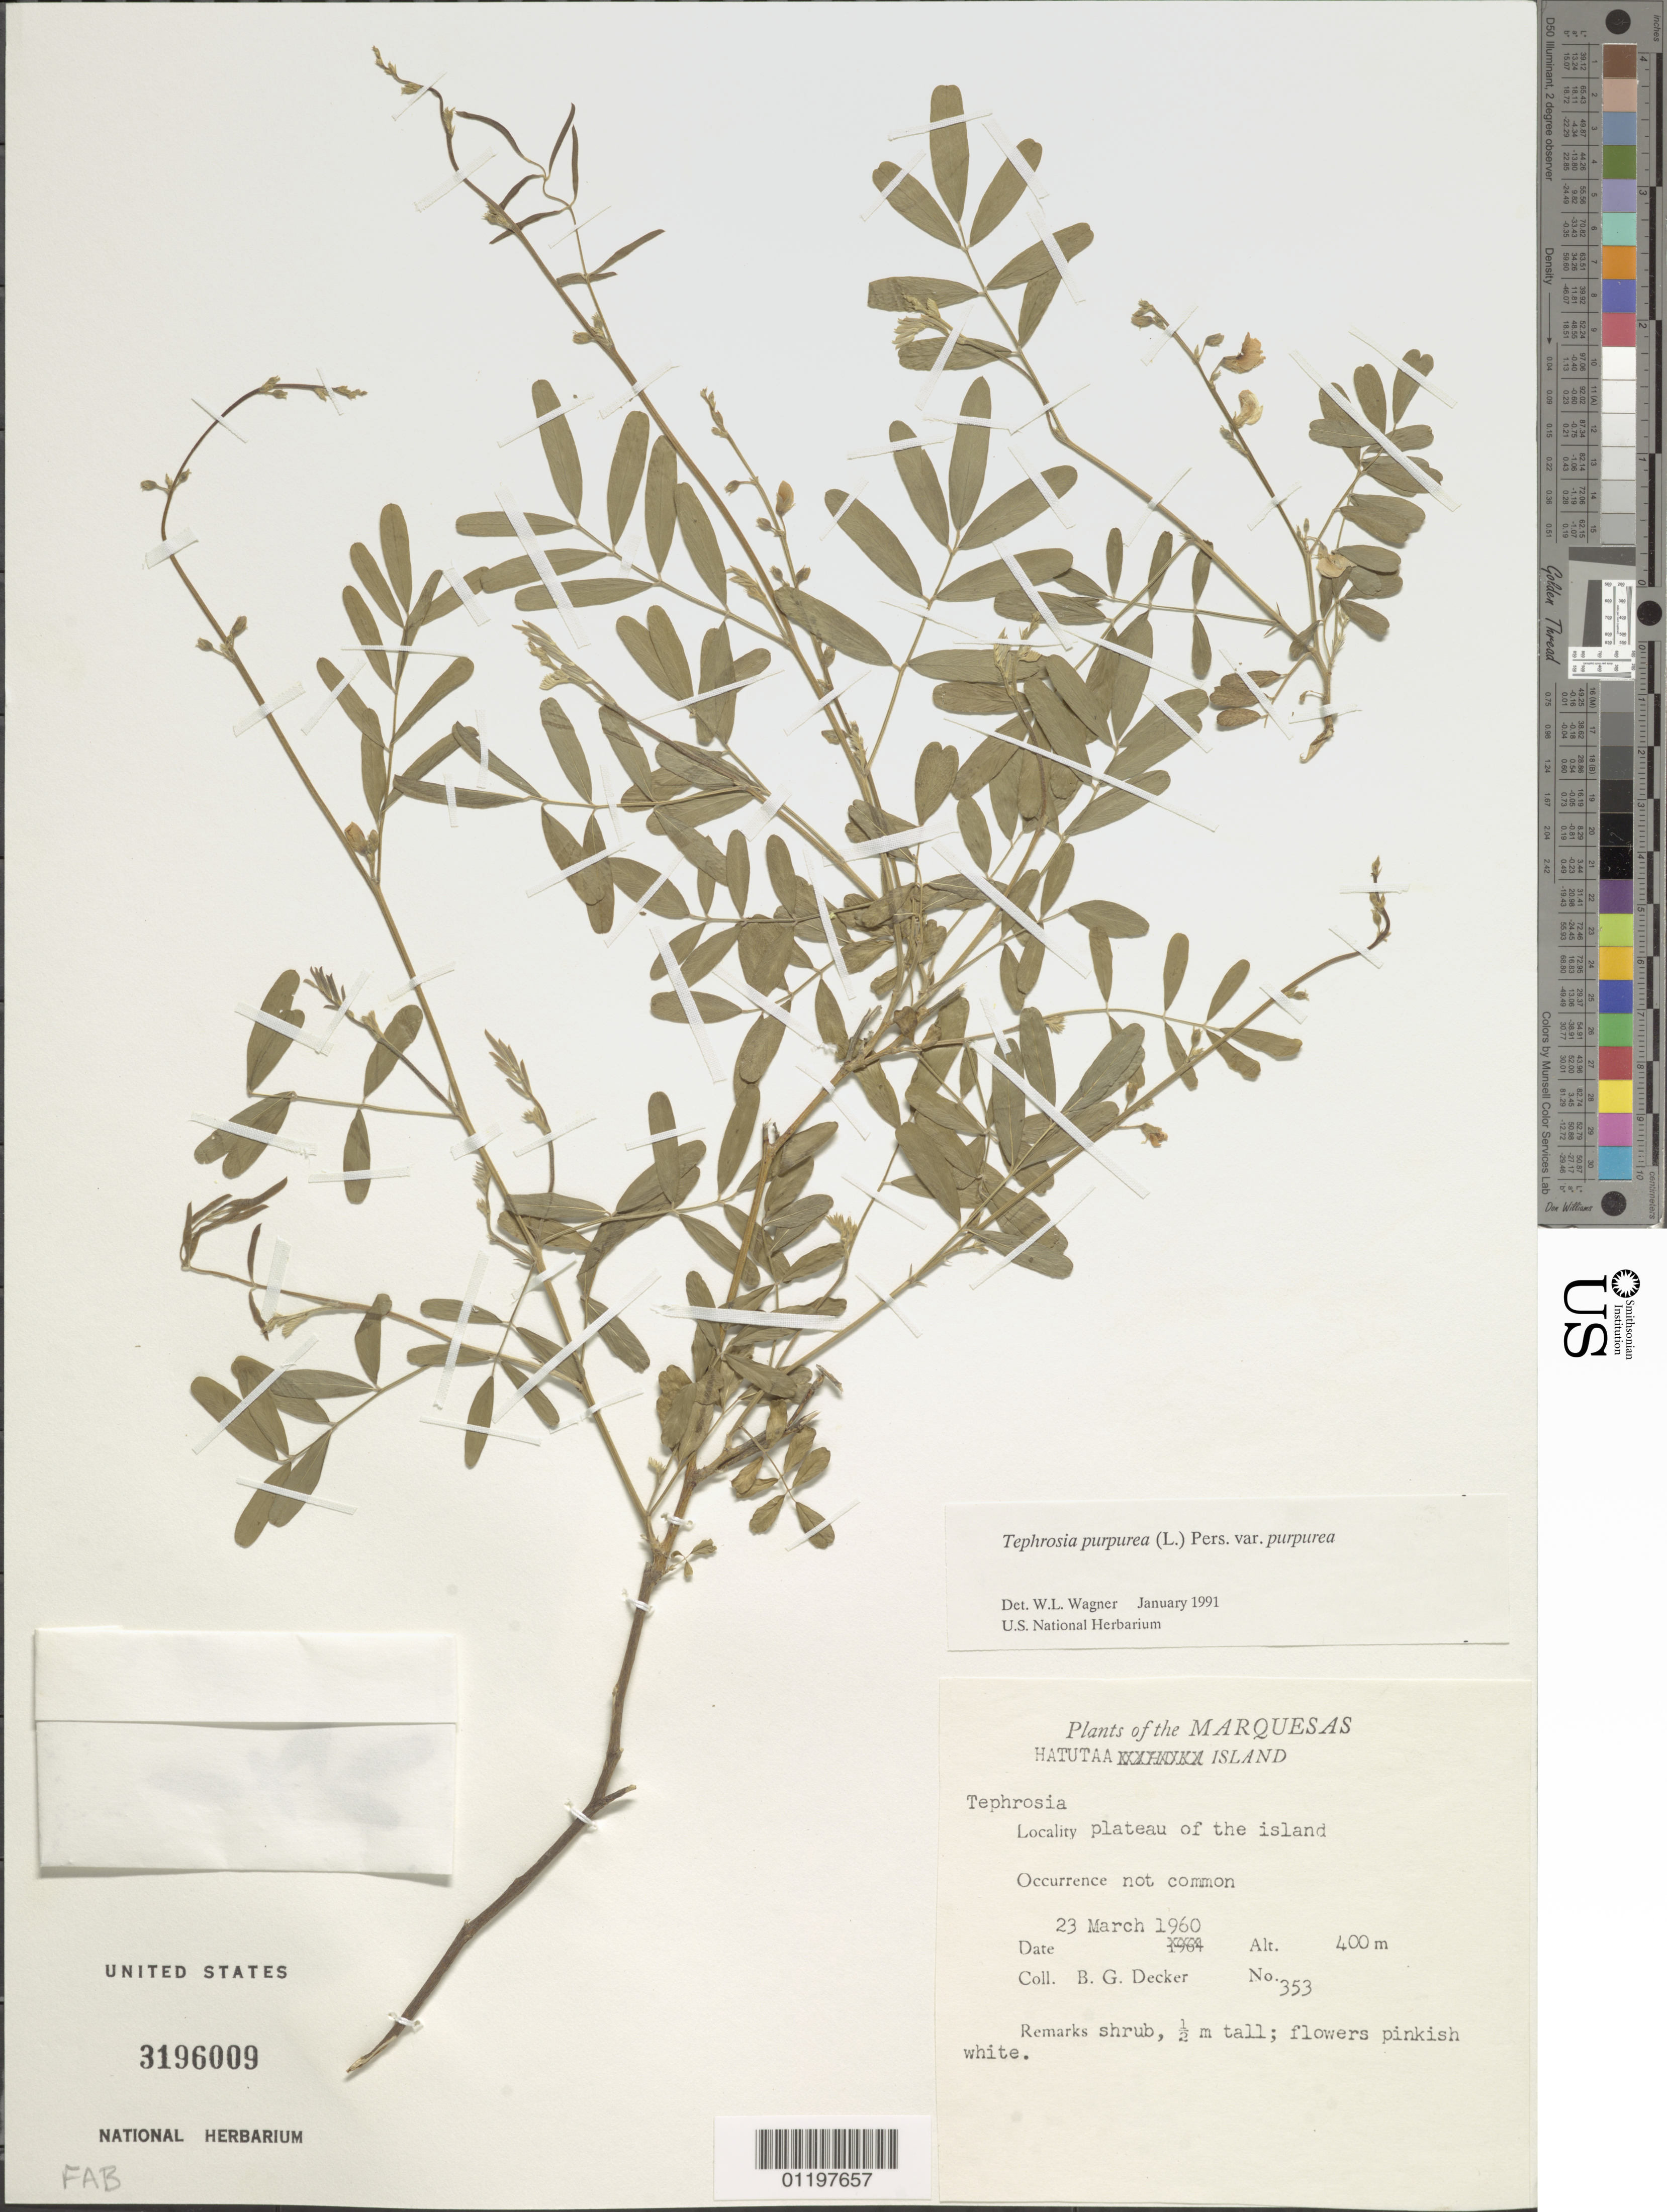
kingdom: Plantae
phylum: Tracheophyta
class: Magnoliopsida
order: Fabales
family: Fabaceae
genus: Tephrosia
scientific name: Tephrosia purpurea var. purpurea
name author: (L.) Pers.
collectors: B. G. Decker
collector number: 353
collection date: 1960-03-23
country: French Polynesia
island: Hatutaa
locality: Plateau of the island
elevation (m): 400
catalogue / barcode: US 3196009